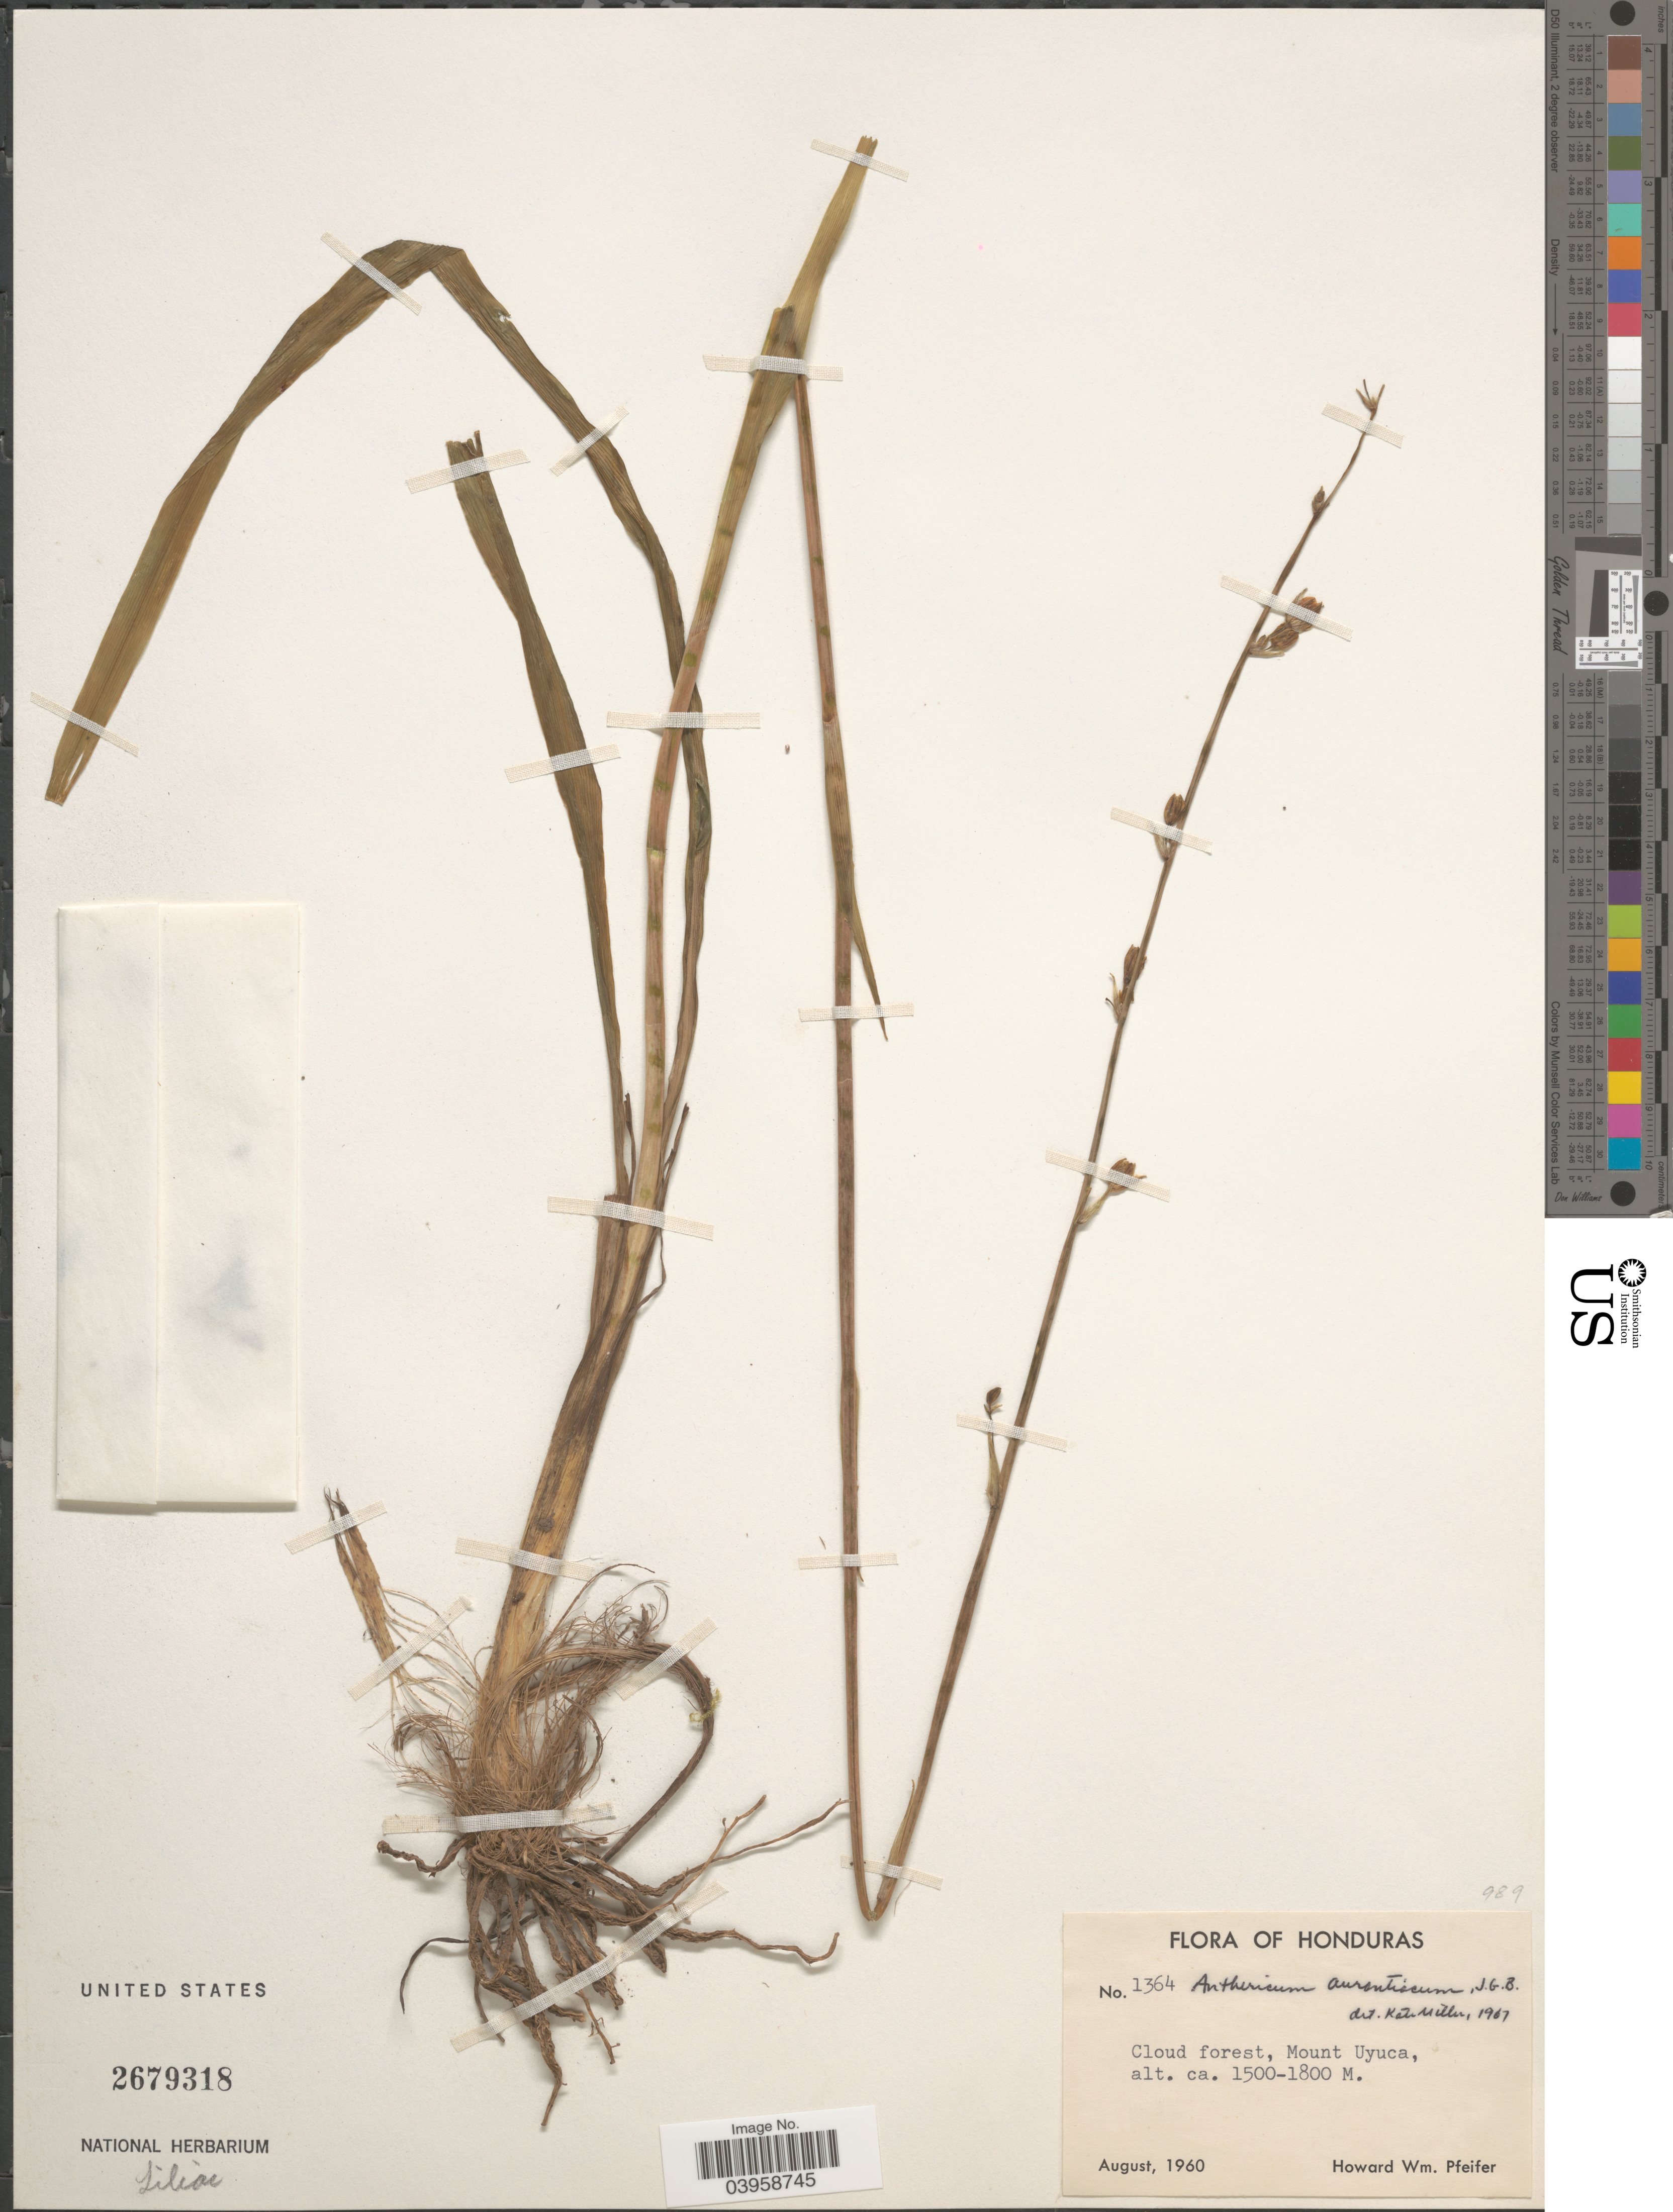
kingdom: Plantae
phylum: Tracheophyta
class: Liliopsida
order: Asparagales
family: Asparagaceae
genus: Anthericum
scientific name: Anthericum aurantiacum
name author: Baker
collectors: H. W. Pfeifer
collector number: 1364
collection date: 1960-08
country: Honduras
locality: Cloud forest, Mount Uyuca.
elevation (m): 1500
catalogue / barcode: US 2679318